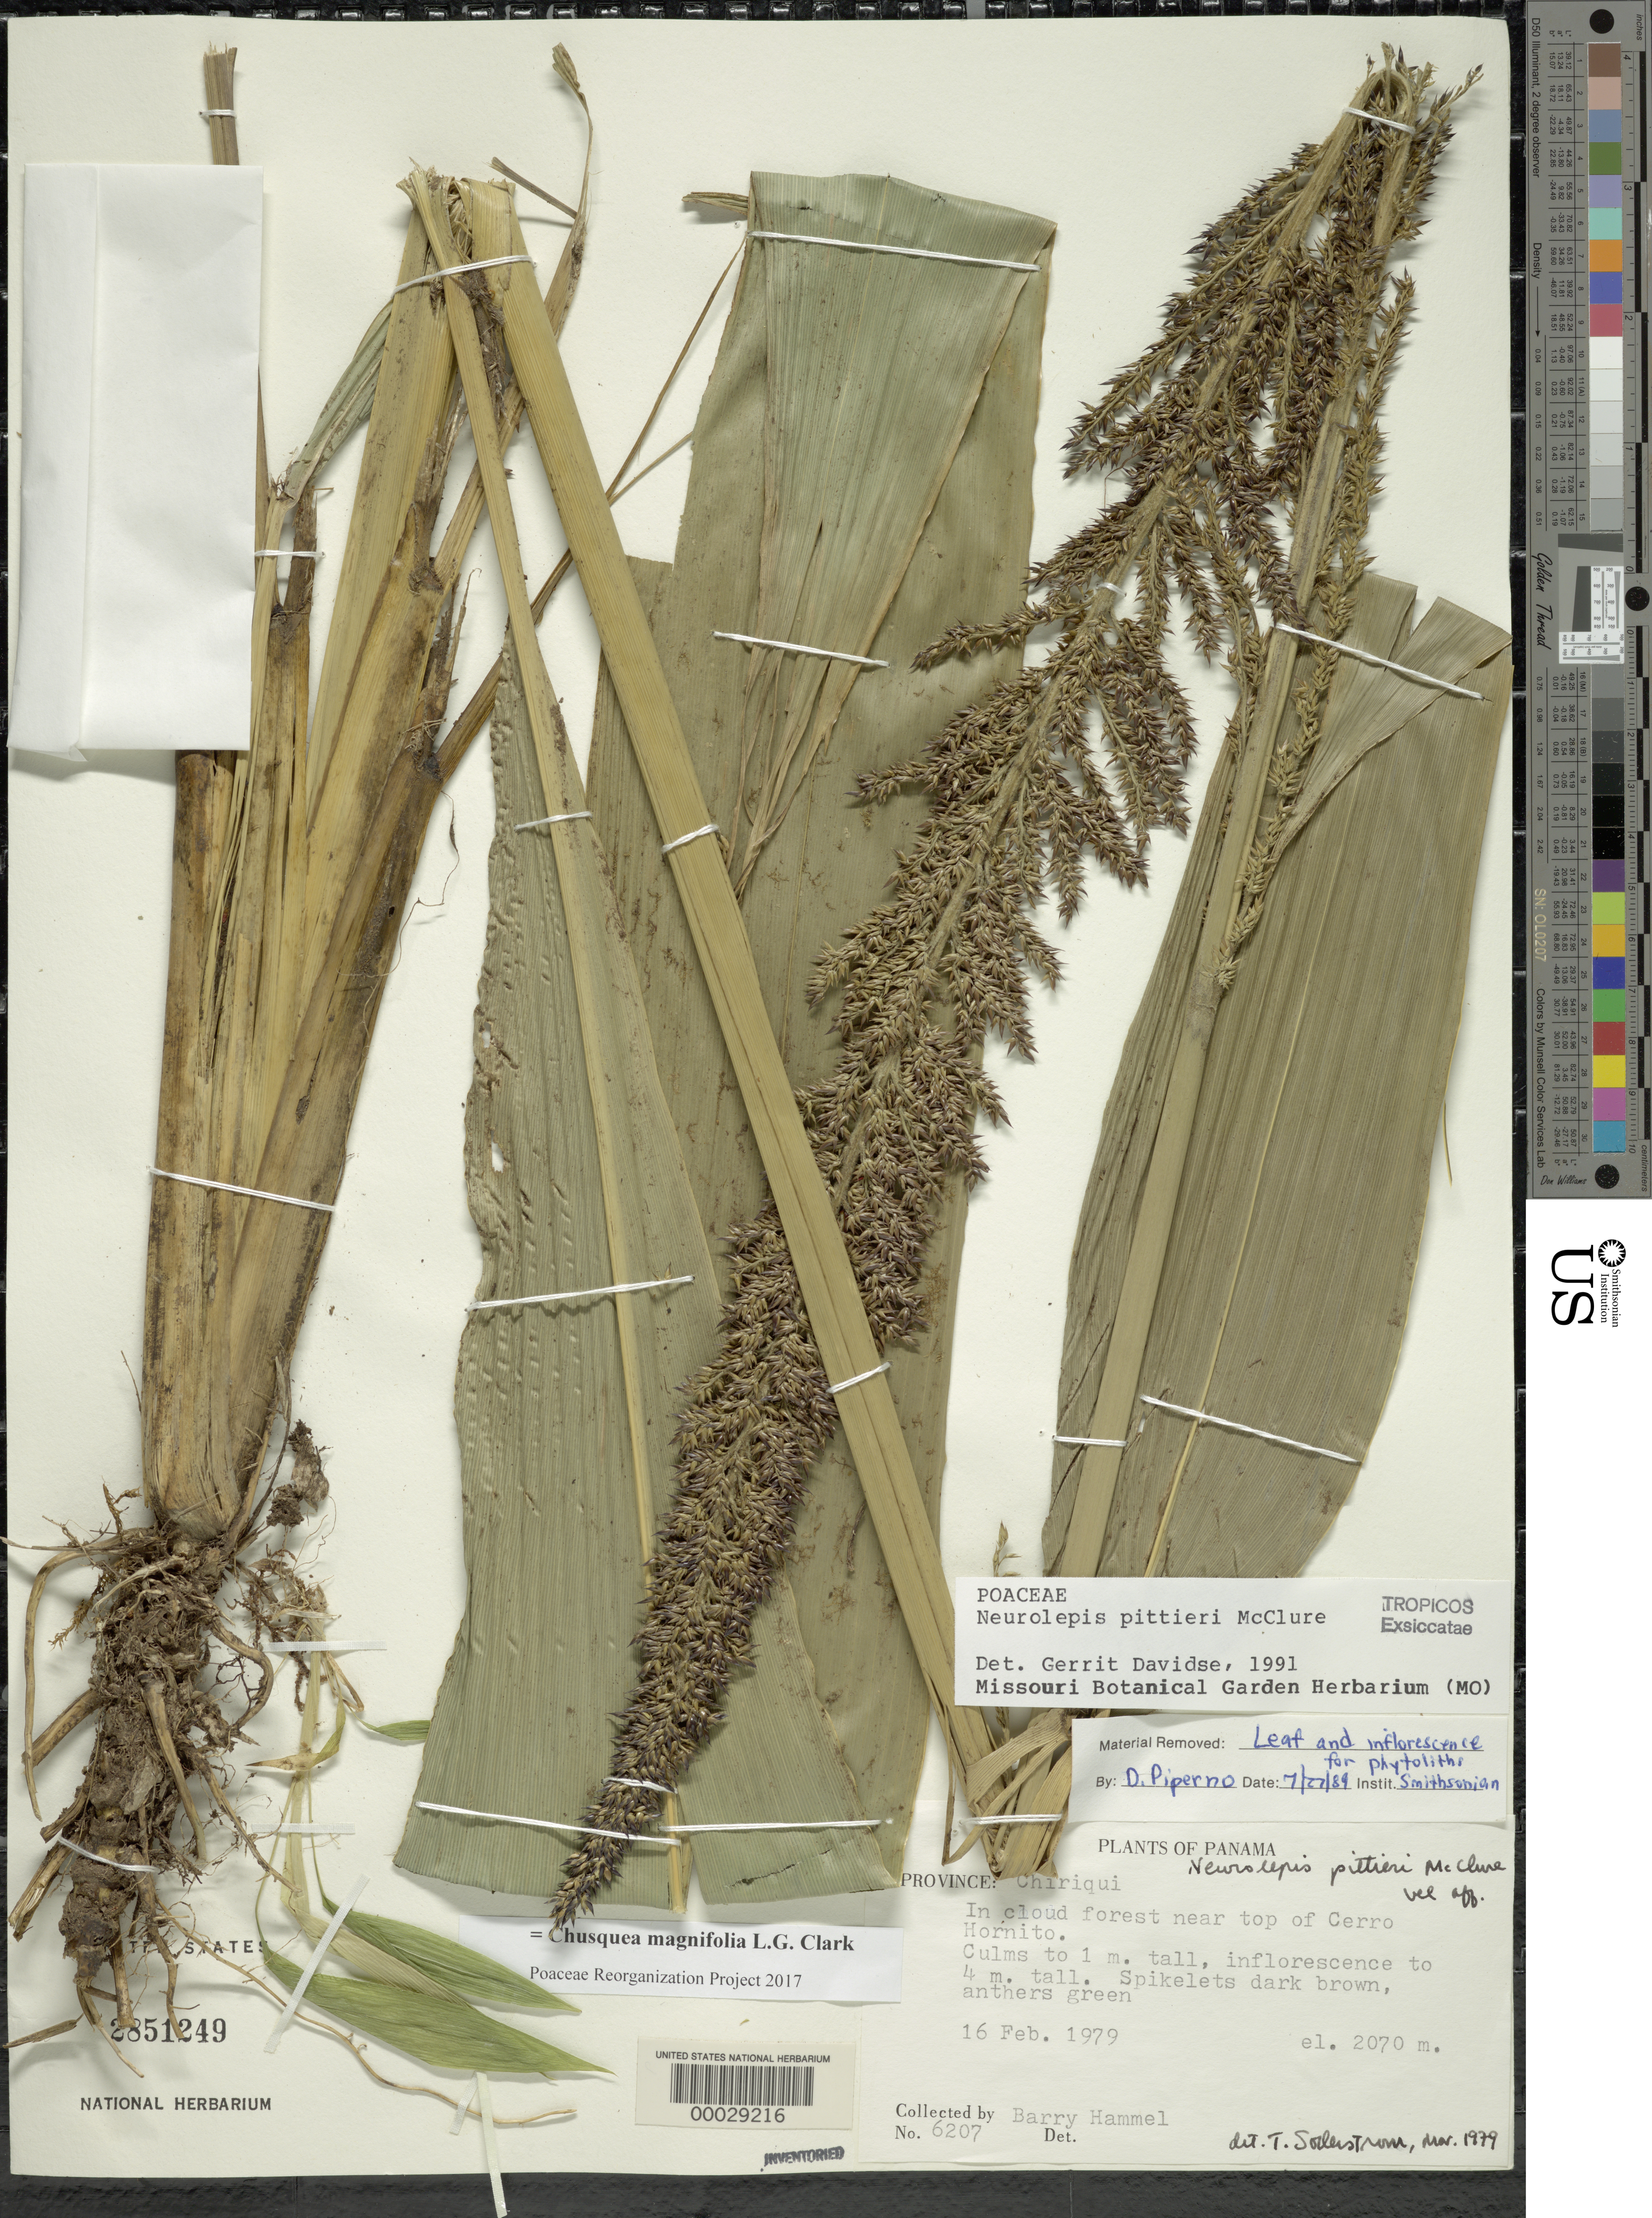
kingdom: Plantae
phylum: Tracheophyta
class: Liliopsida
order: Poales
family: Poaceae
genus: Neurolepis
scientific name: Neurolepis pittieri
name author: McClure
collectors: B. Hammel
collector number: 6207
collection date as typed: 16 Feb 1979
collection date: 1979-02-16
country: Panama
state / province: Chiriquí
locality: Cloud forest near top of Cerro Horrito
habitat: Cloud forest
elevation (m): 2070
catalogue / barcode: US 2851249